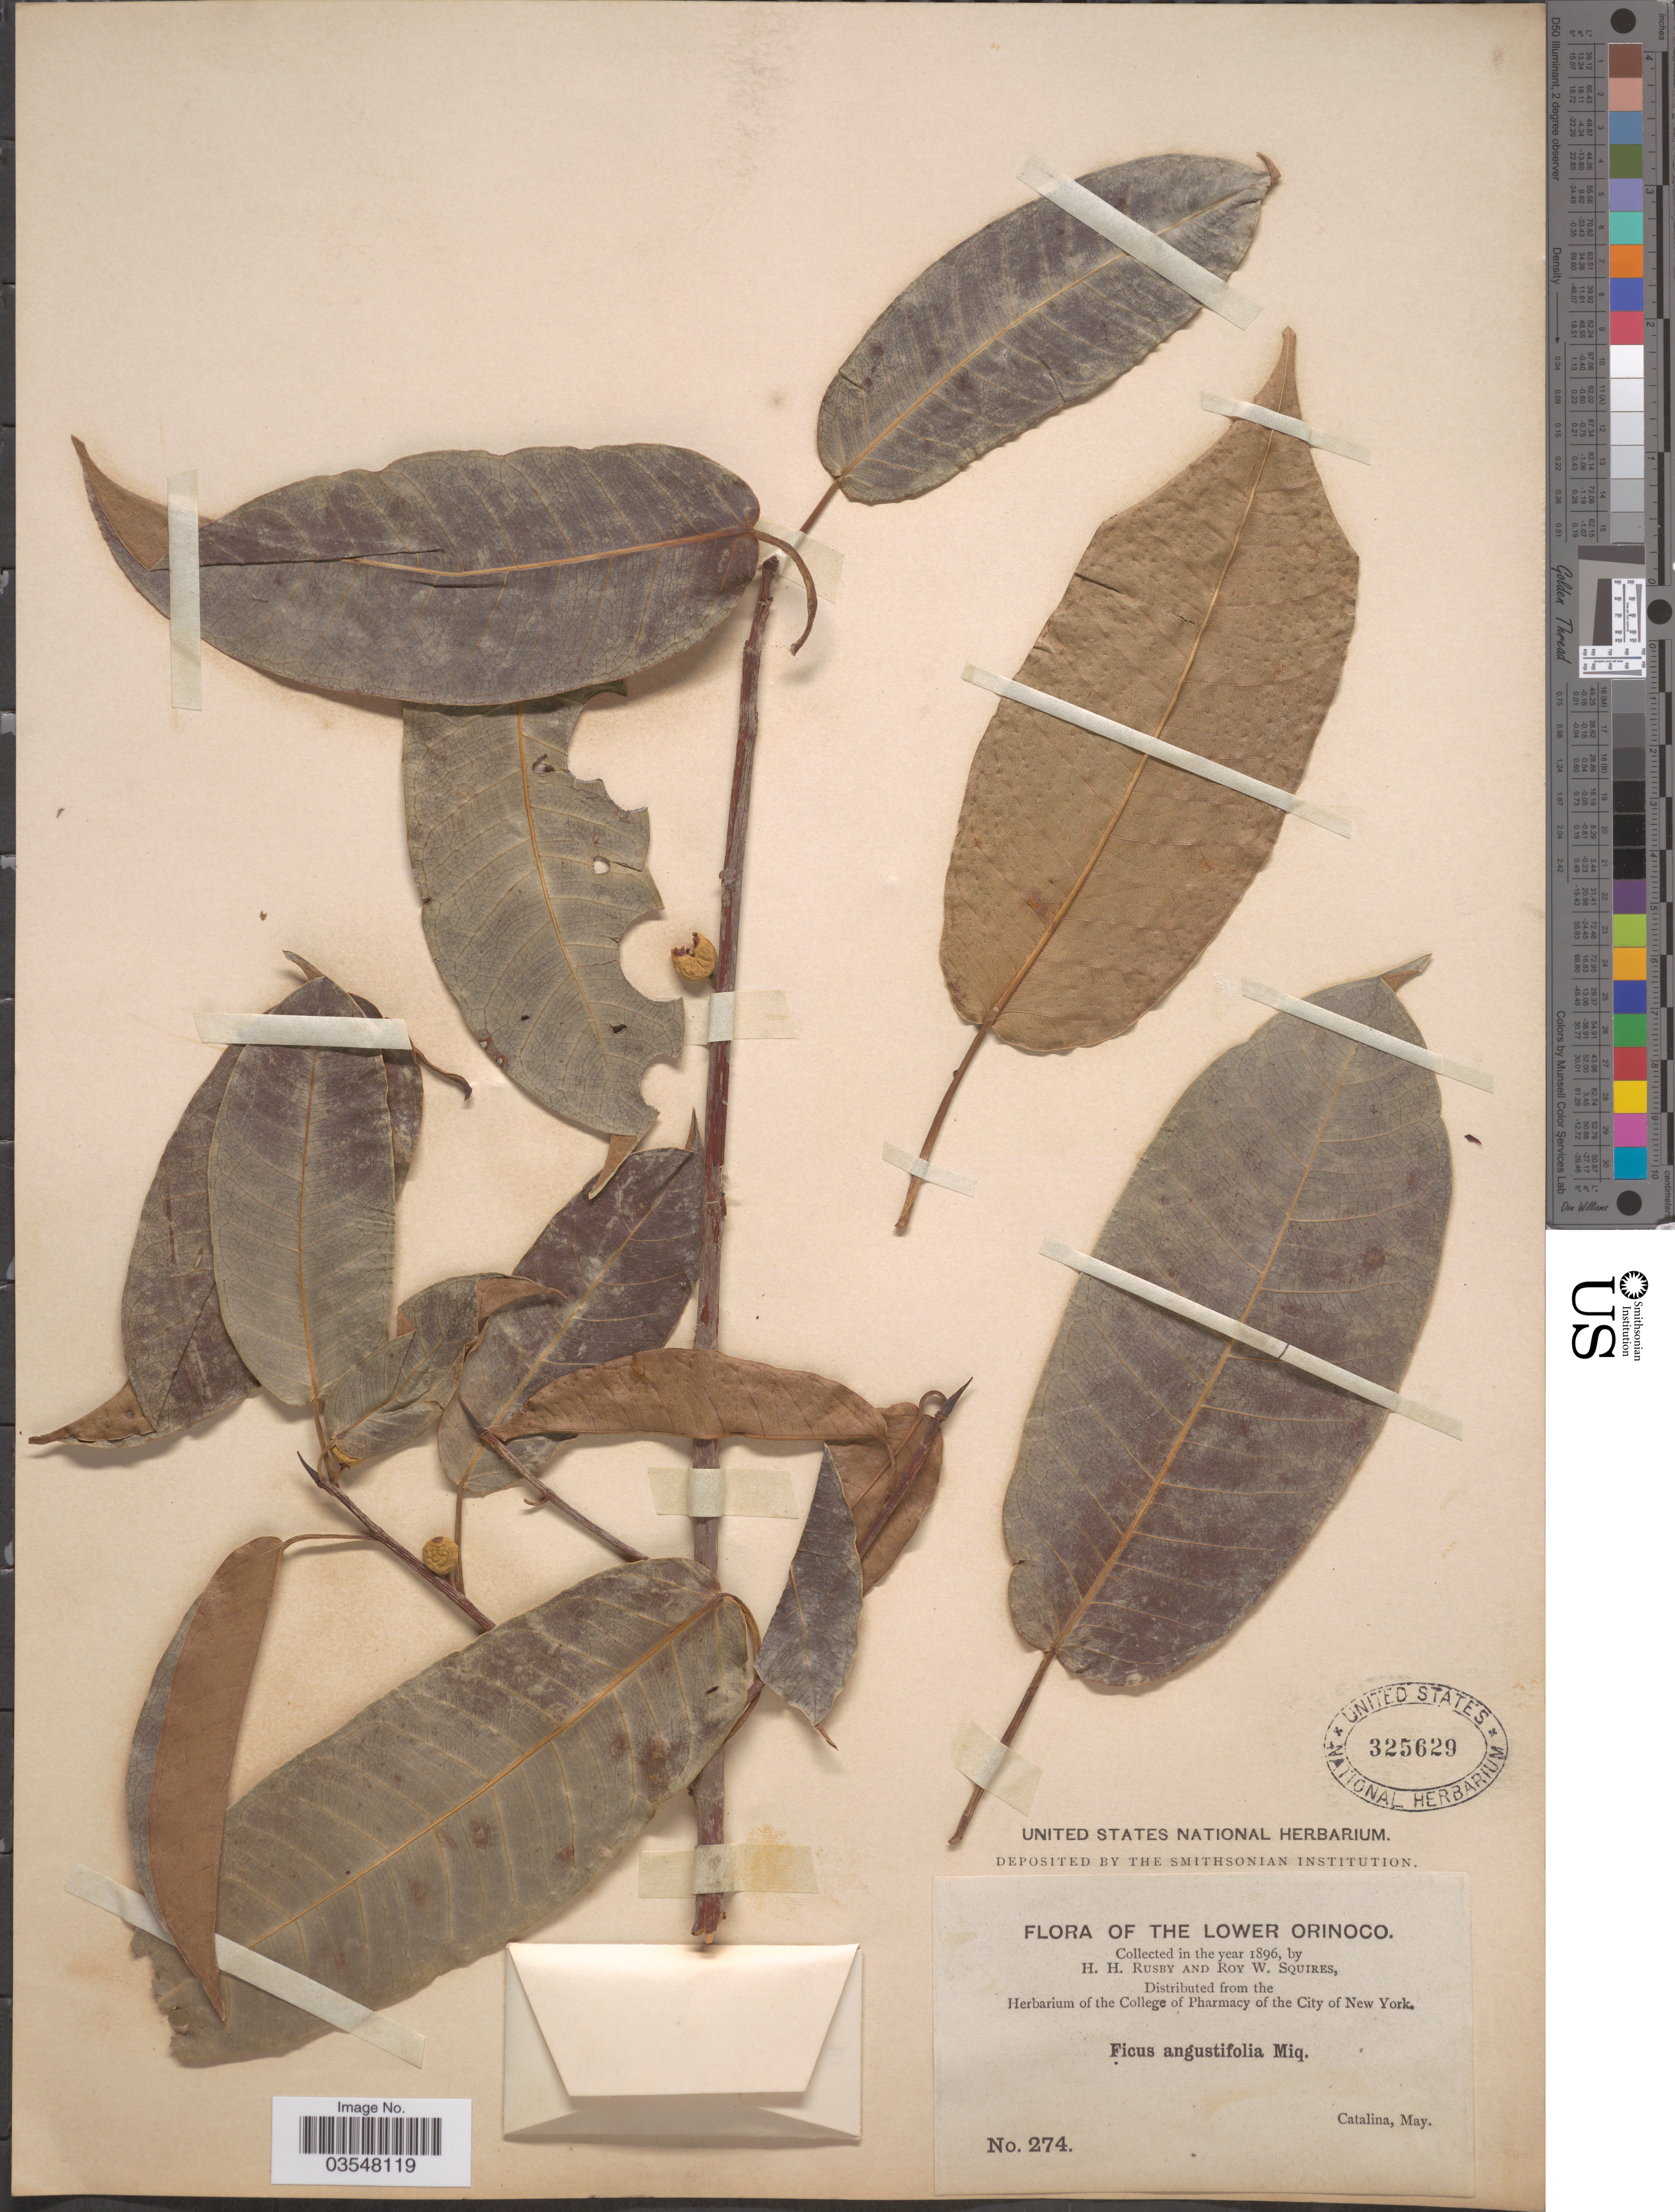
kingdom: Plantae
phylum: Tracheophyta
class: Magnoliopsida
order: Rosales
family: Moraceae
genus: Ficus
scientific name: Ficus amazonica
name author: (Miq.) Miq.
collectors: H. H. Rusby & R. Squires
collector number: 274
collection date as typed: May 1896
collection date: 1896-05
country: Venezuela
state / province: Delta Amacuro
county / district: Tucupita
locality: Lower Orinoco, Santa Catalina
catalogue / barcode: US 325629